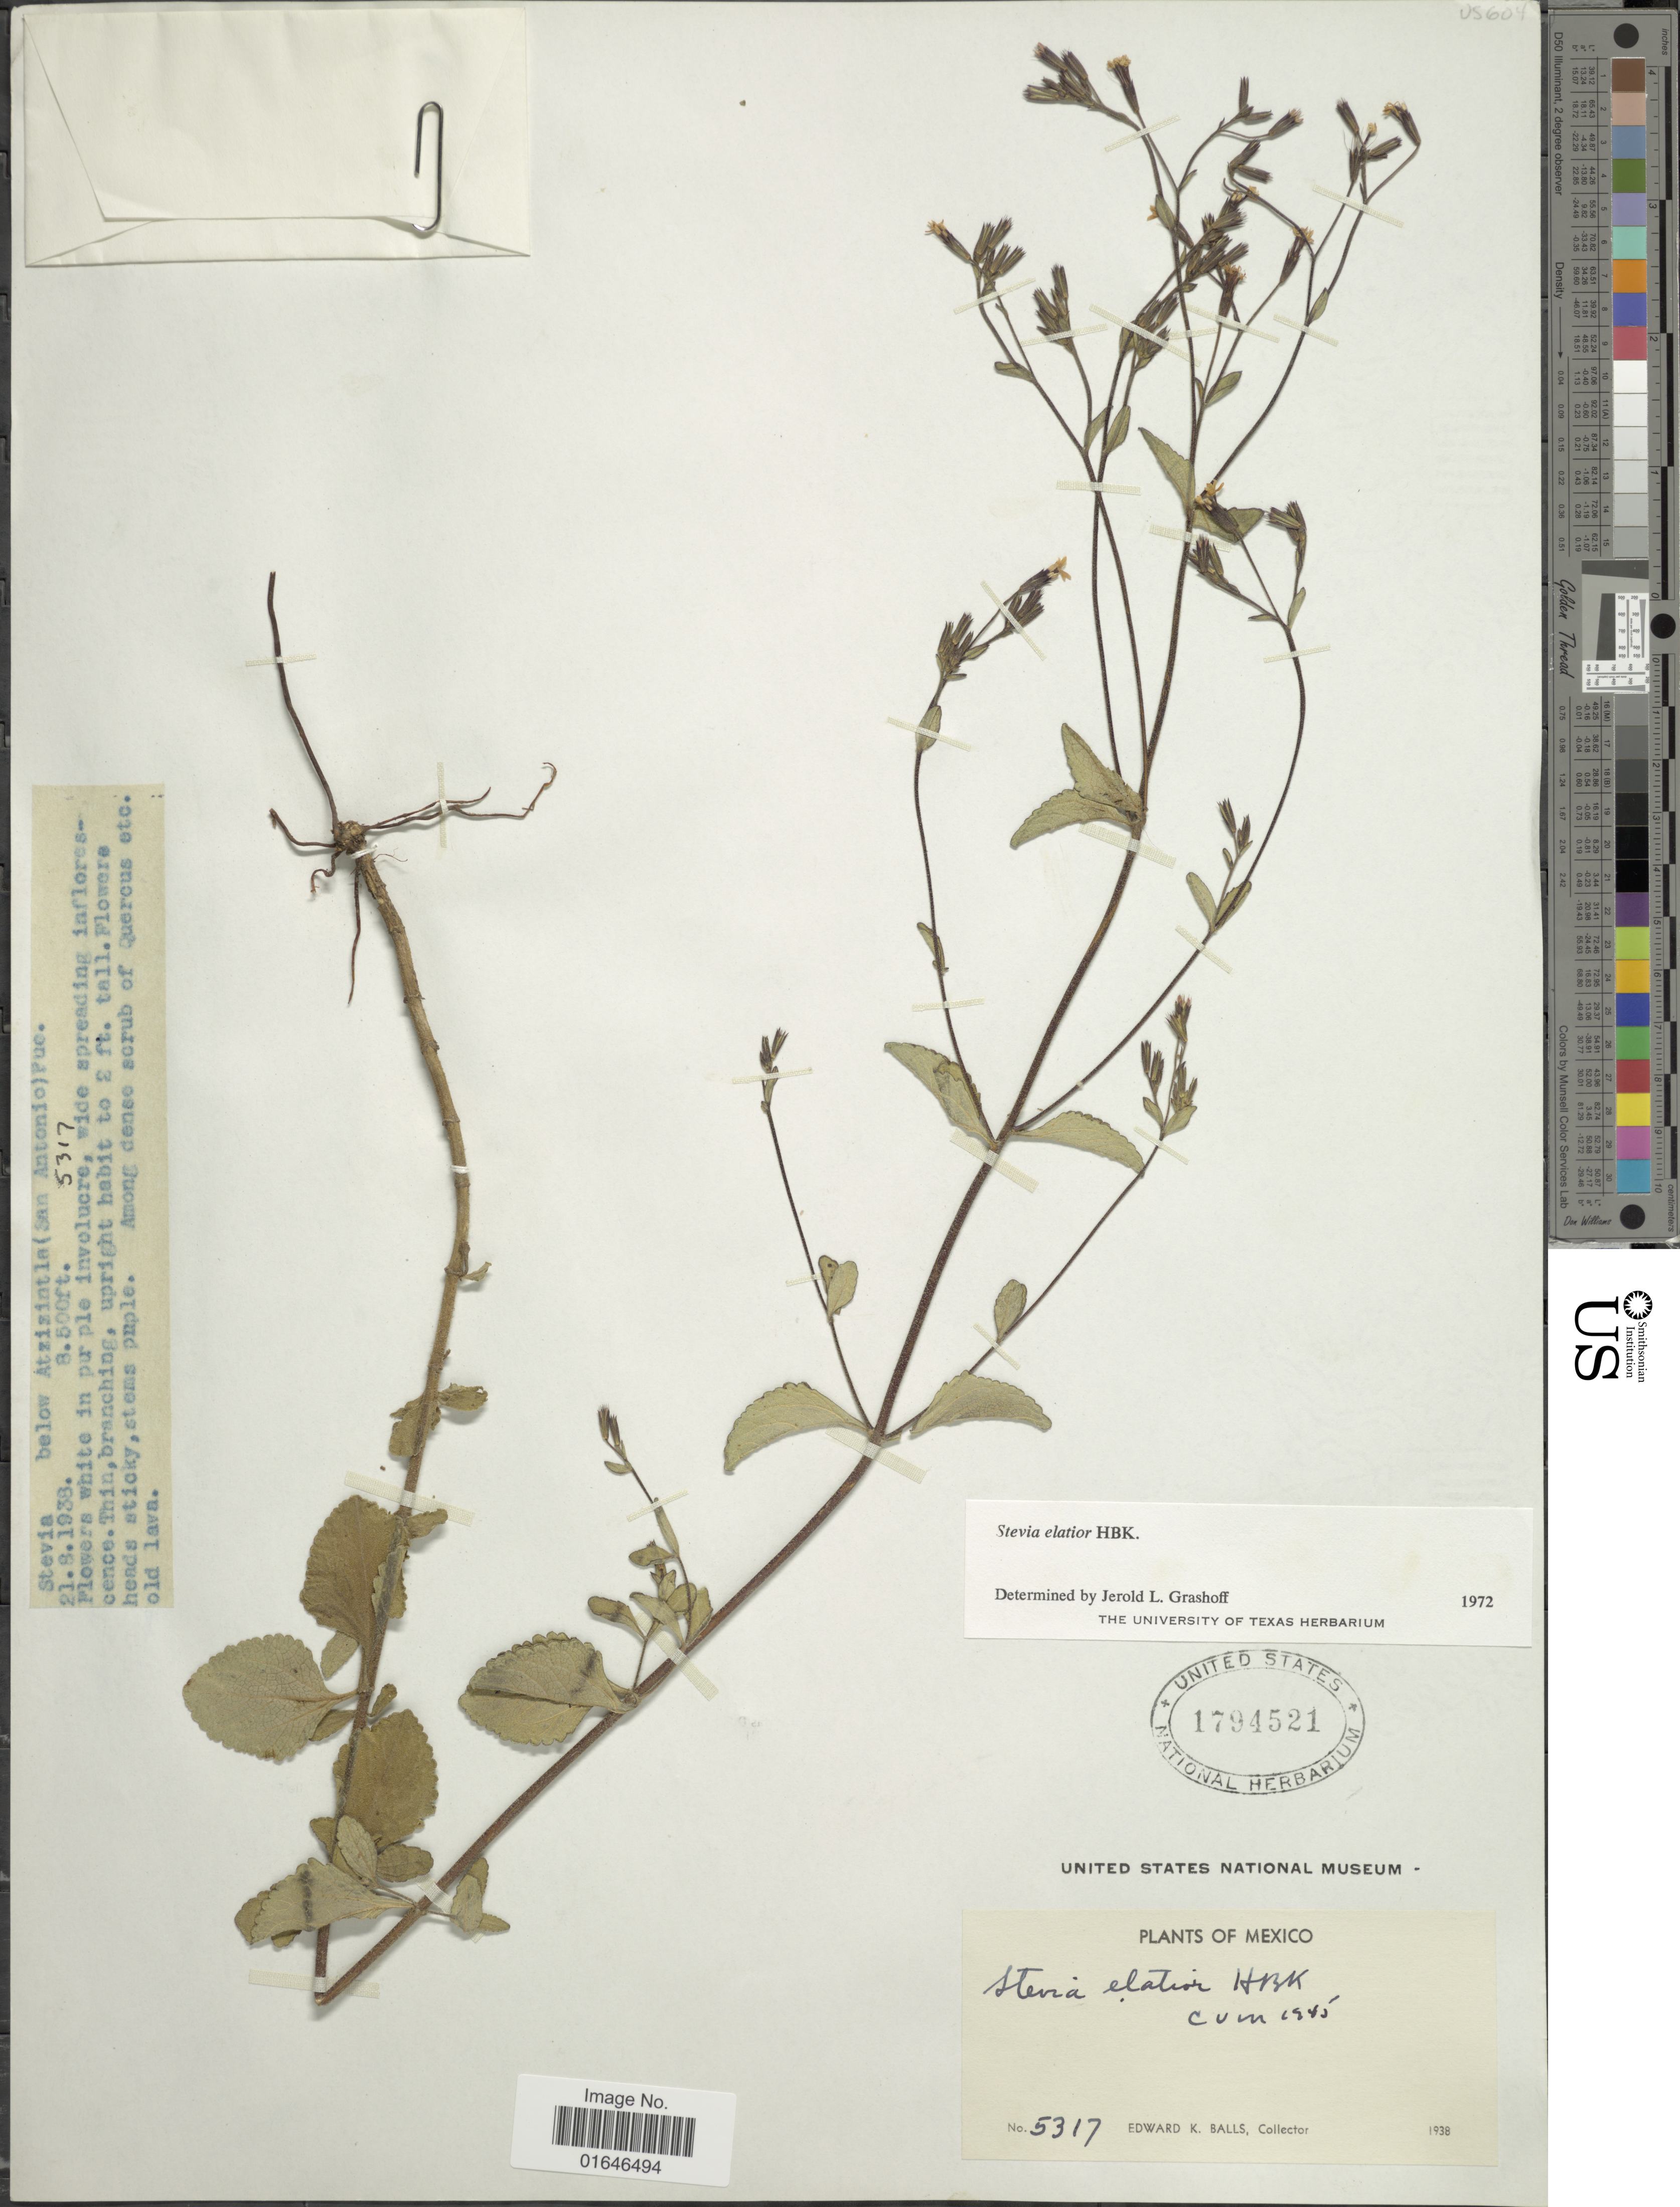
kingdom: Plantae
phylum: Tracheophyta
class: Magnoliopsida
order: Asterales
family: Asteraceae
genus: Stevia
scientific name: Stevia elatior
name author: Kunth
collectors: E. K. Balls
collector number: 5317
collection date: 1938-08-21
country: Mexico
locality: Below Atzizintla (San Antinio ) Pue.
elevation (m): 2591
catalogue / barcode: US 1794521